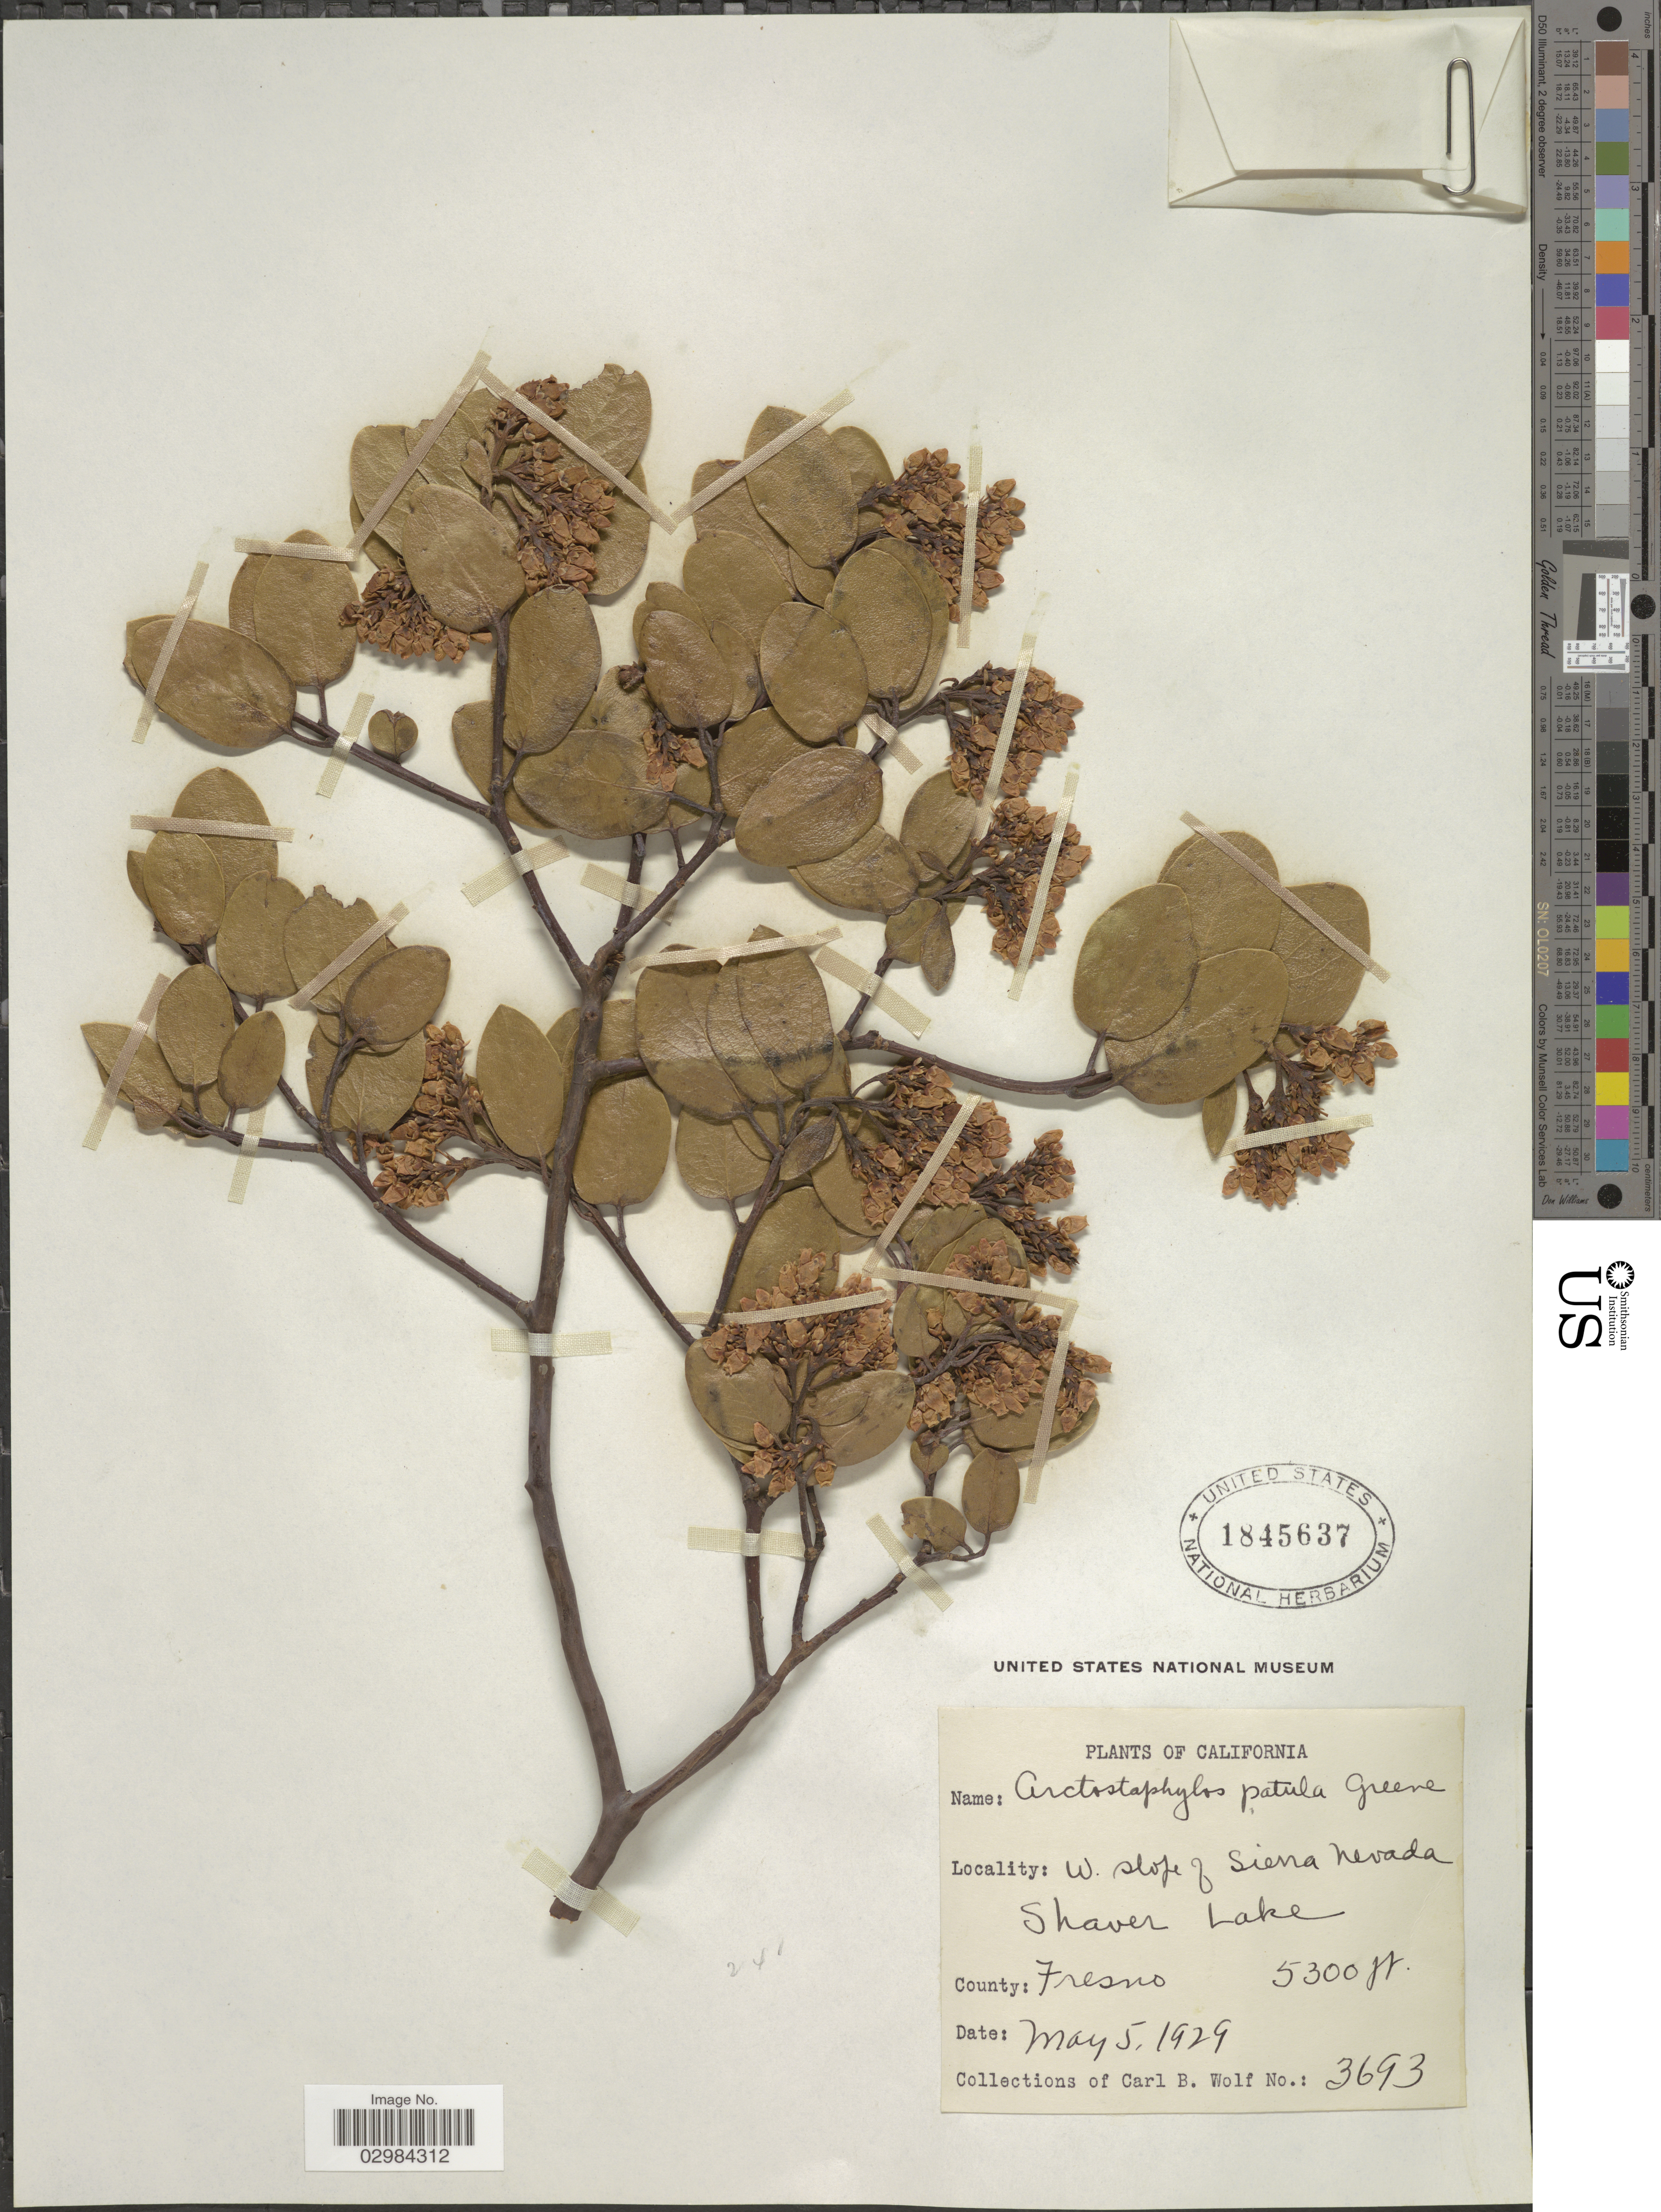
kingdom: Plantae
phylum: Tracheophyta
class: Magnoliopsida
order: Ericales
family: Ericaceae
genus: Arctostaphylos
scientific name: Arctostaphylos patula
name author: Greene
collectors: C. B. Wolf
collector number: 3693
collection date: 1929-05-05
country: United States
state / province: California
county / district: Fresno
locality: W. slope of Sierra Nevada, Shaver Lake, County Fresno.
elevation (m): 1615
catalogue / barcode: US 1845637